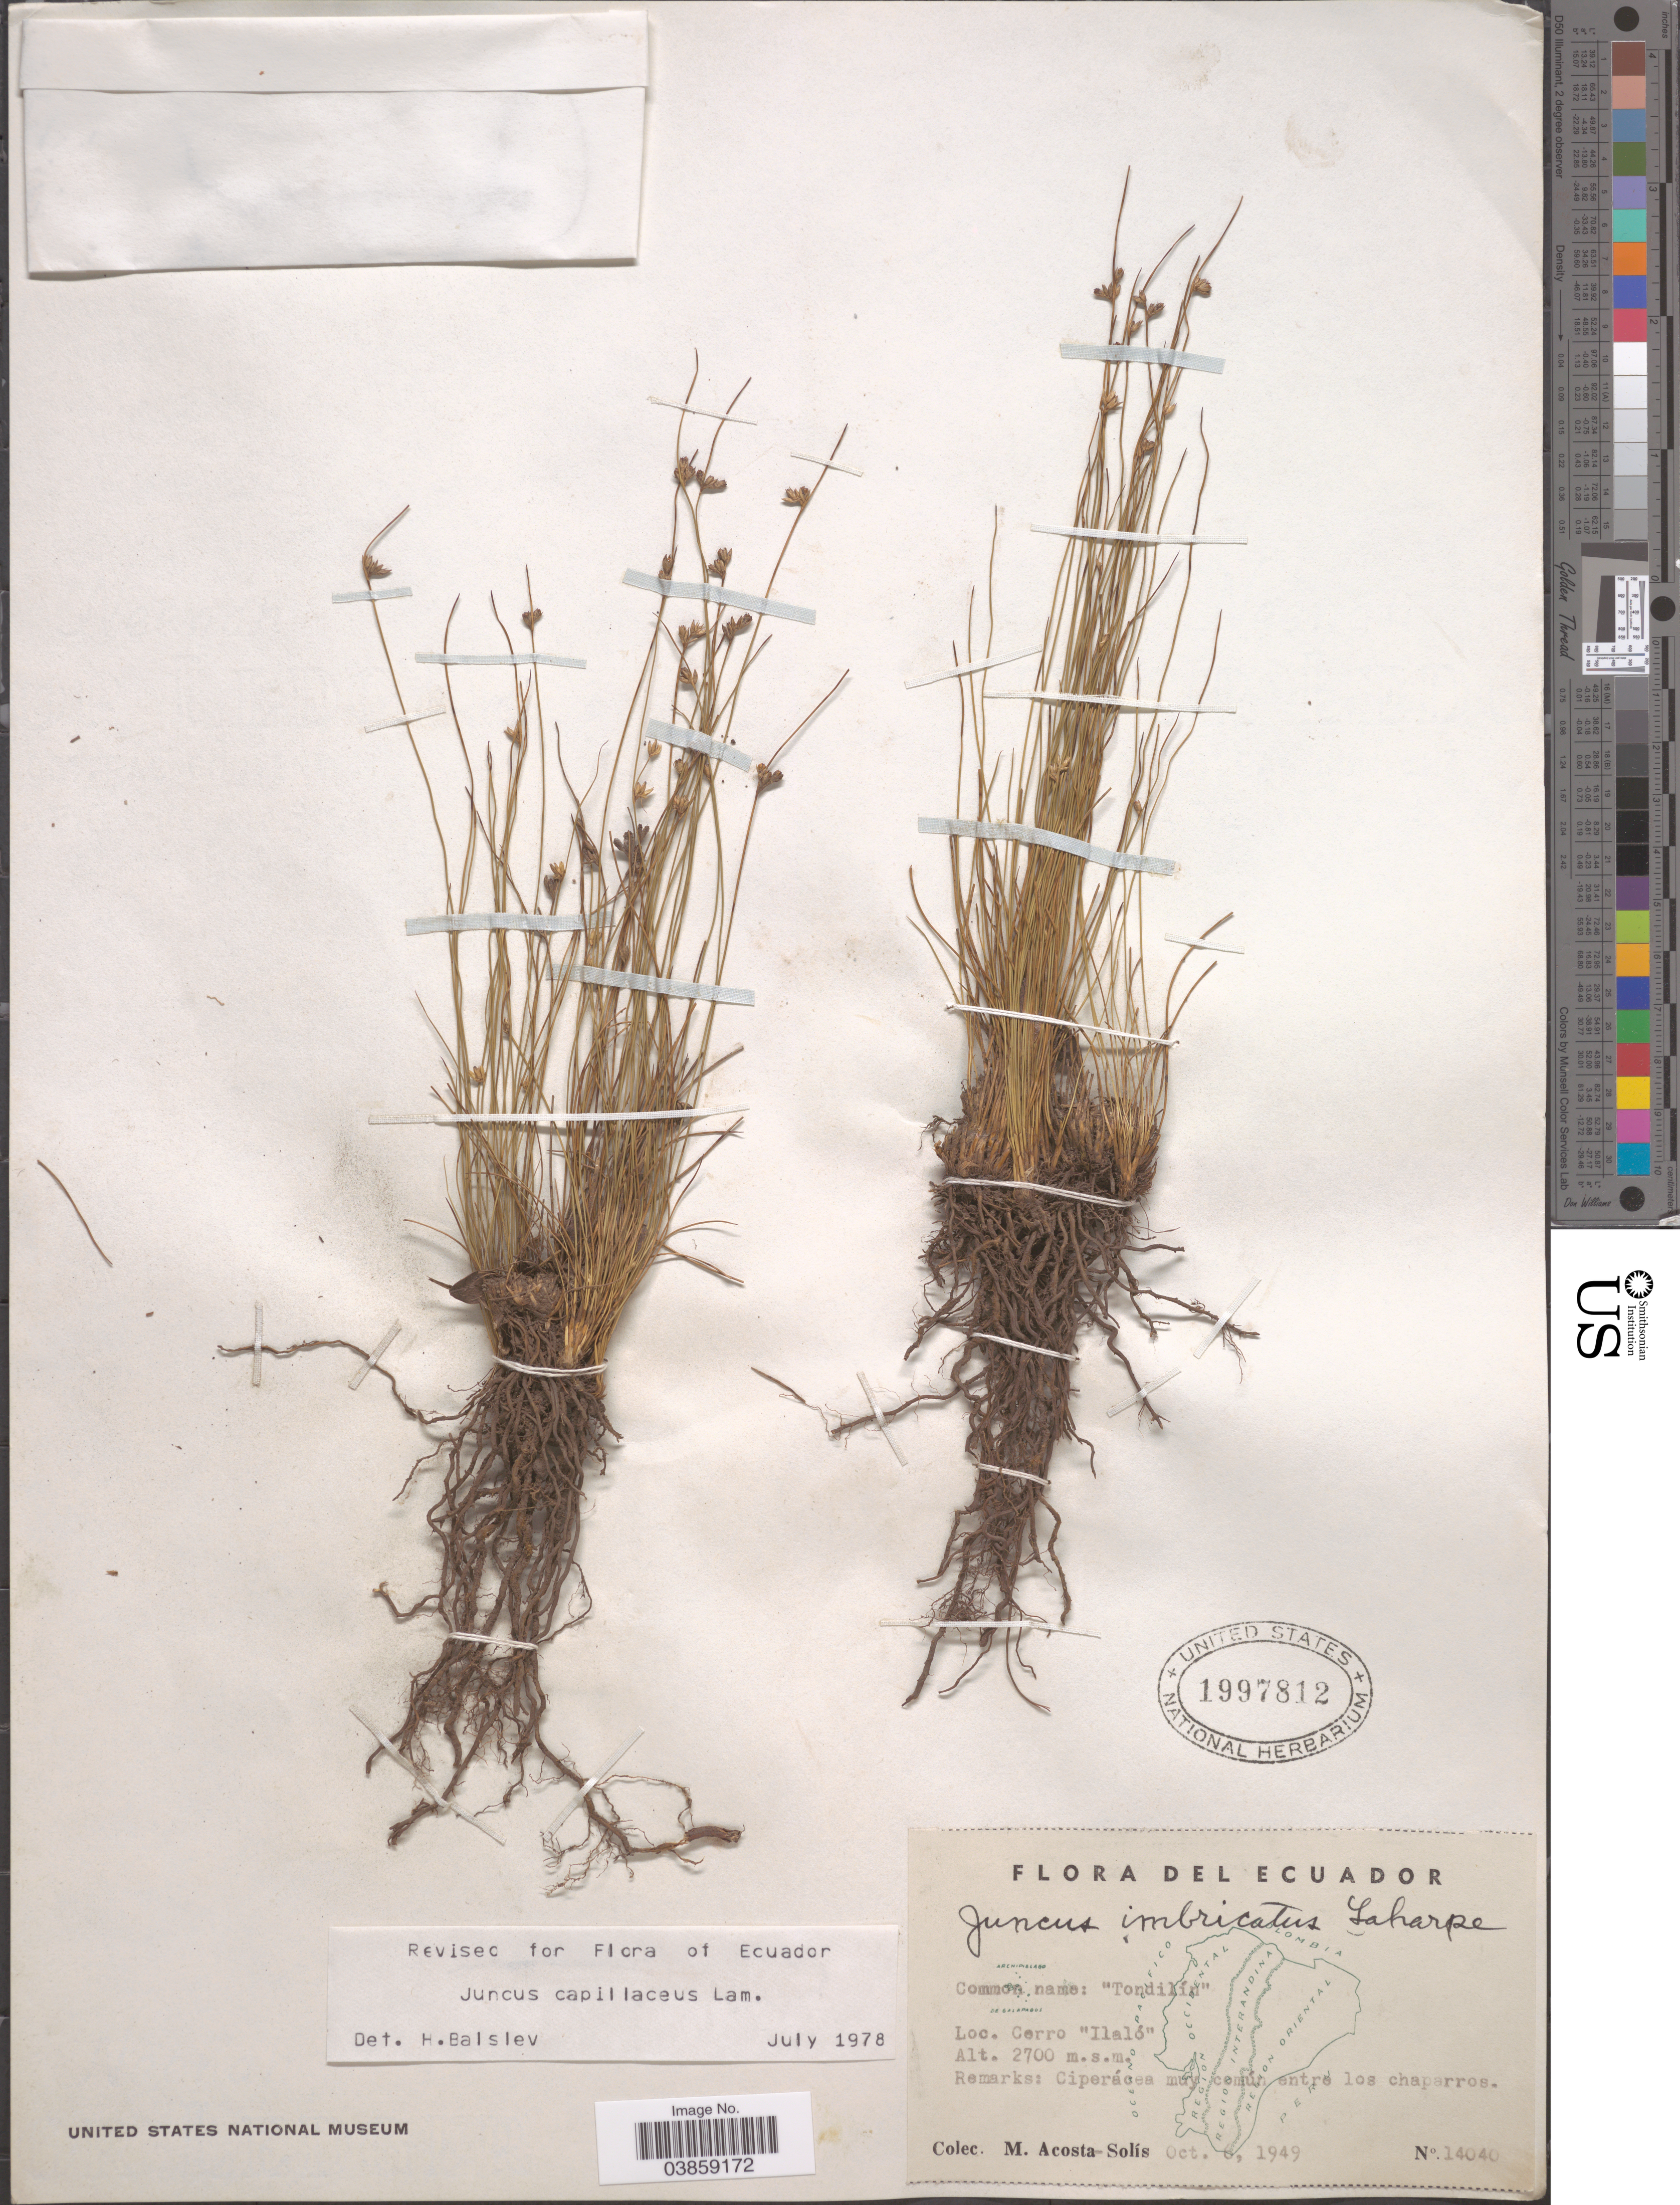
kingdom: Plantae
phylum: Tracheophyta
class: Liliopsida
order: Poales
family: Juncaceae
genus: Juncus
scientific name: Juncus capillaceus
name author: Lam.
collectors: M. Acosta Solis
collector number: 14040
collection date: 1949-10-06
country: Ecuador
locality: Cerro "Ilaló".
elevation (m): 2700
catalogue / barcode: US 1997812